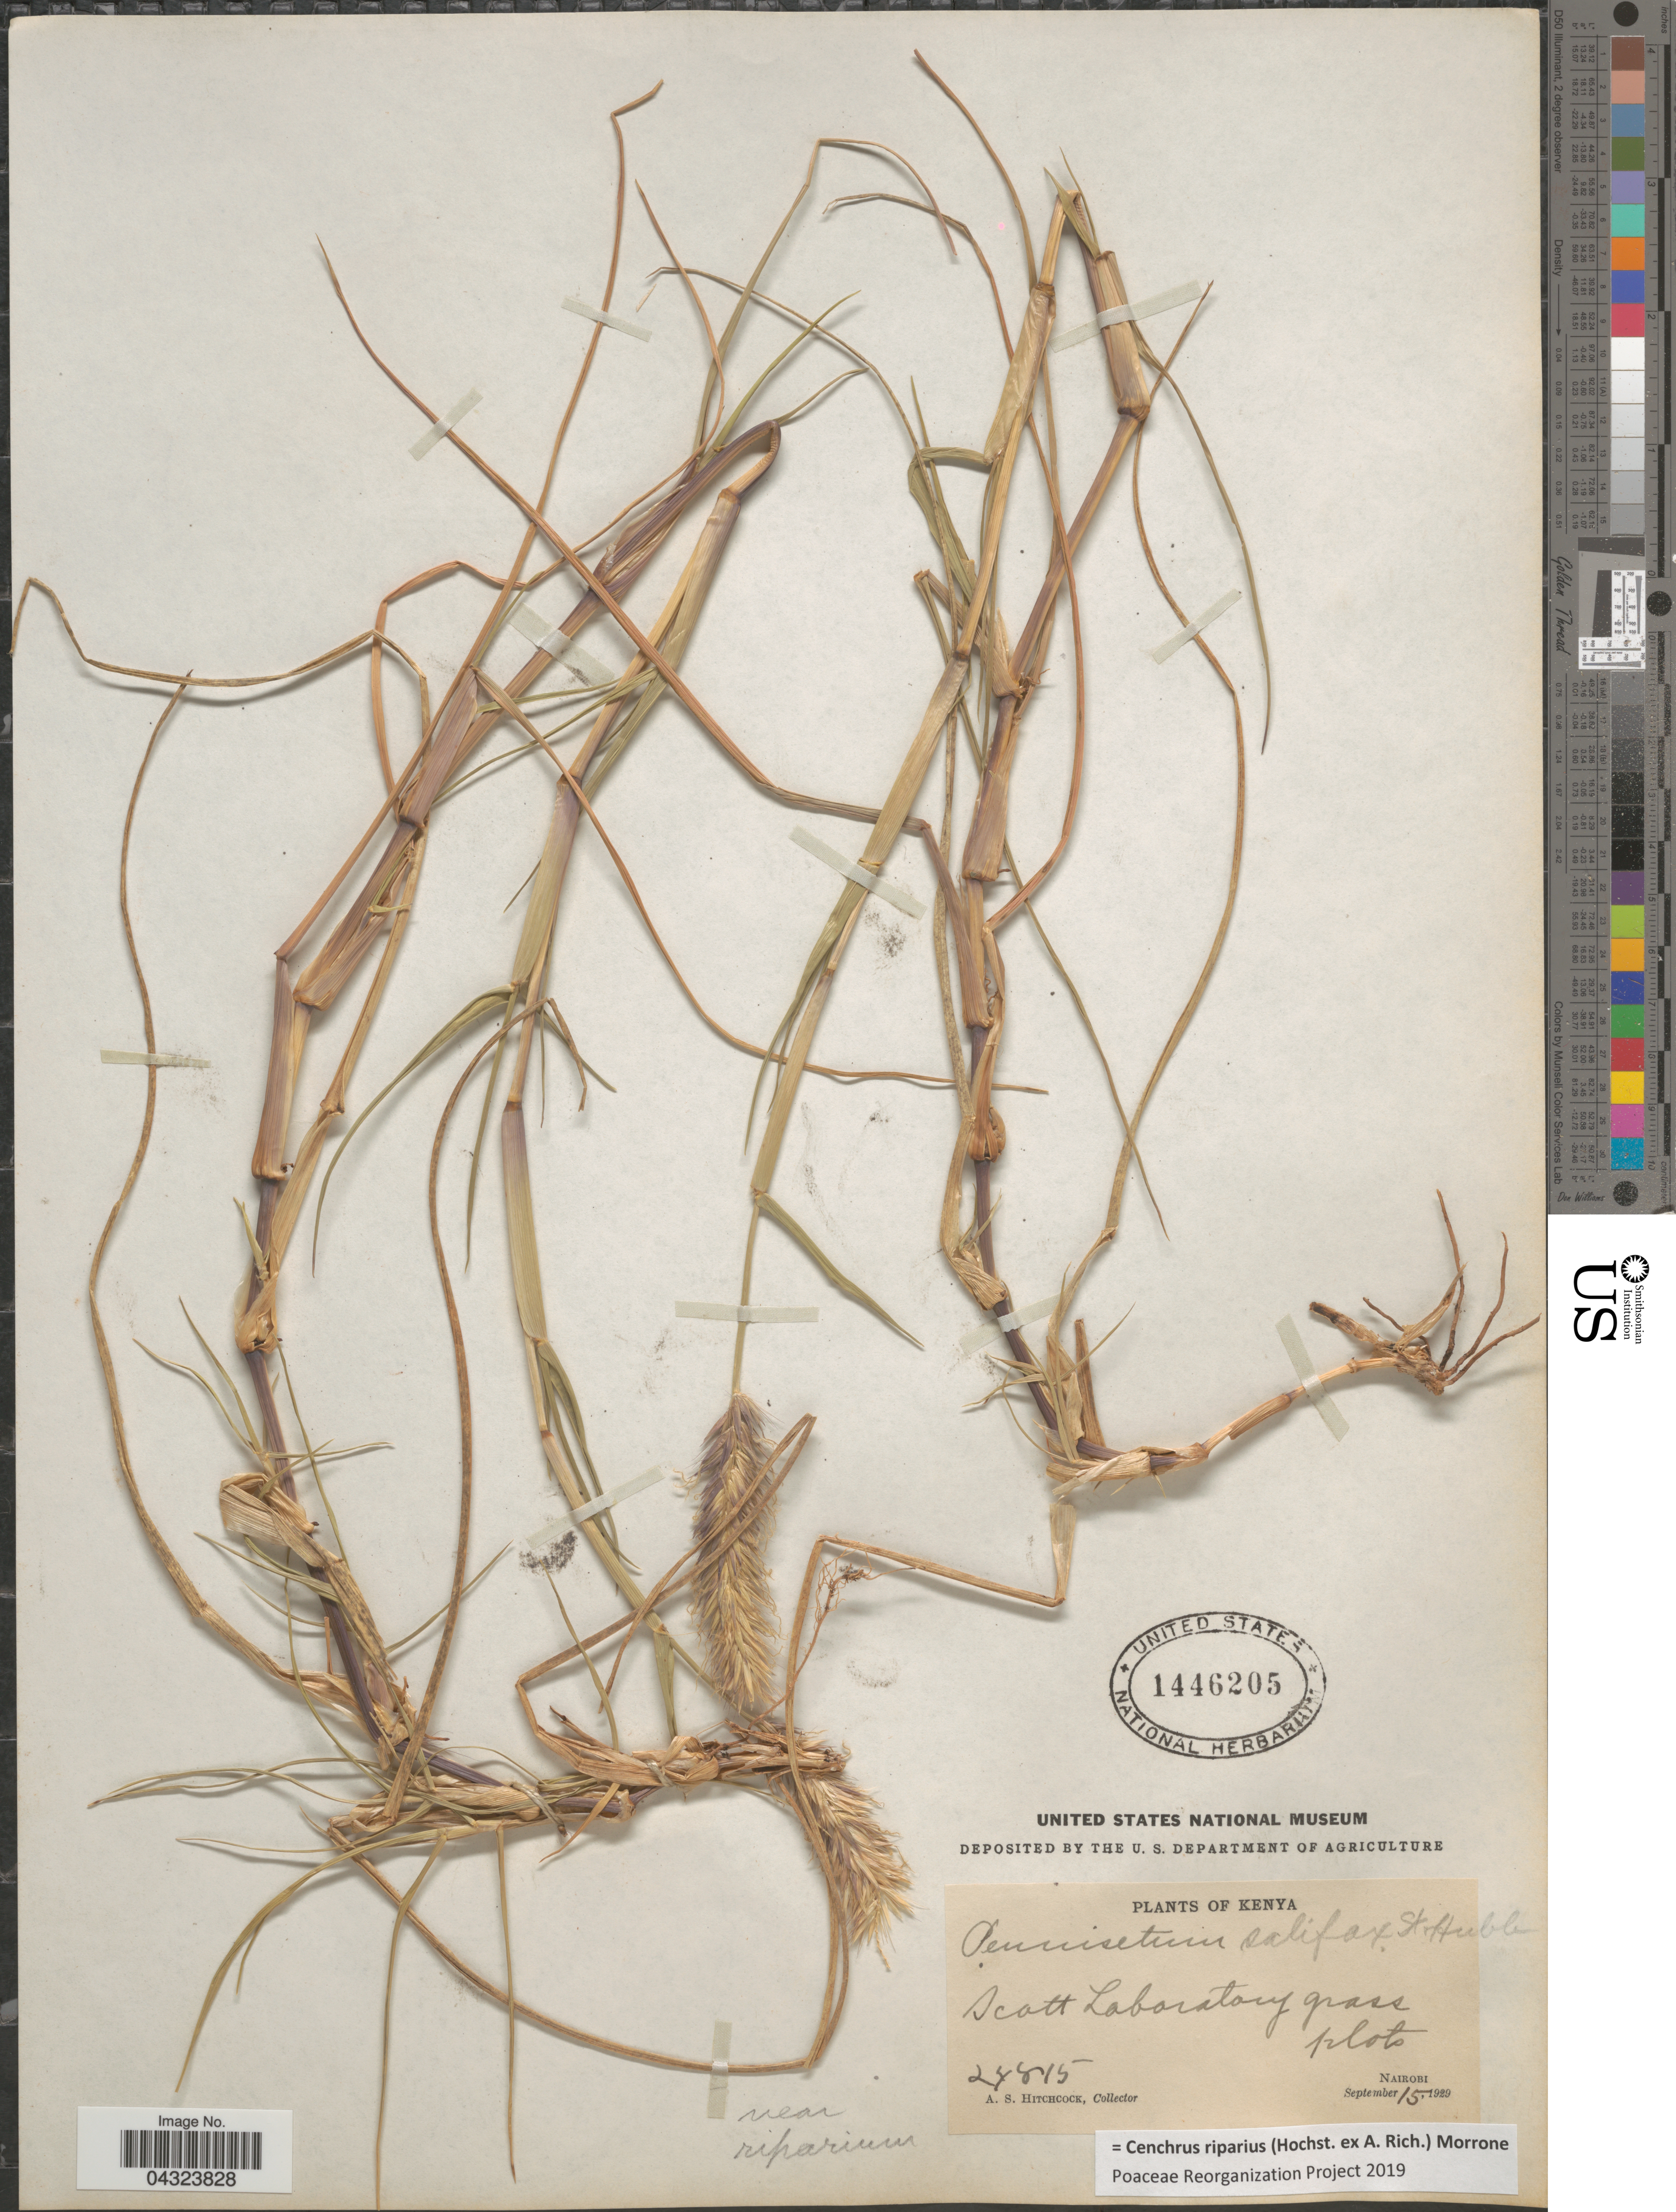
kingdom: Plantae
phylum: Tracheophyta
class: Liliopsida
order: Poales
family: Poaceae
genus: Cenchrus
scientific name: Cenchrus riparius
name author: (Hochst. ex A. Rich.) Morrone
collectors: A. S. Hitchcock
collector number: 24815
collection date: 1929-09-15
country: Kenya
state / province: Nairobi Area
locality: Scott Laboratory grass plots. Nairobi.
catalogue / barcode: US 1446205